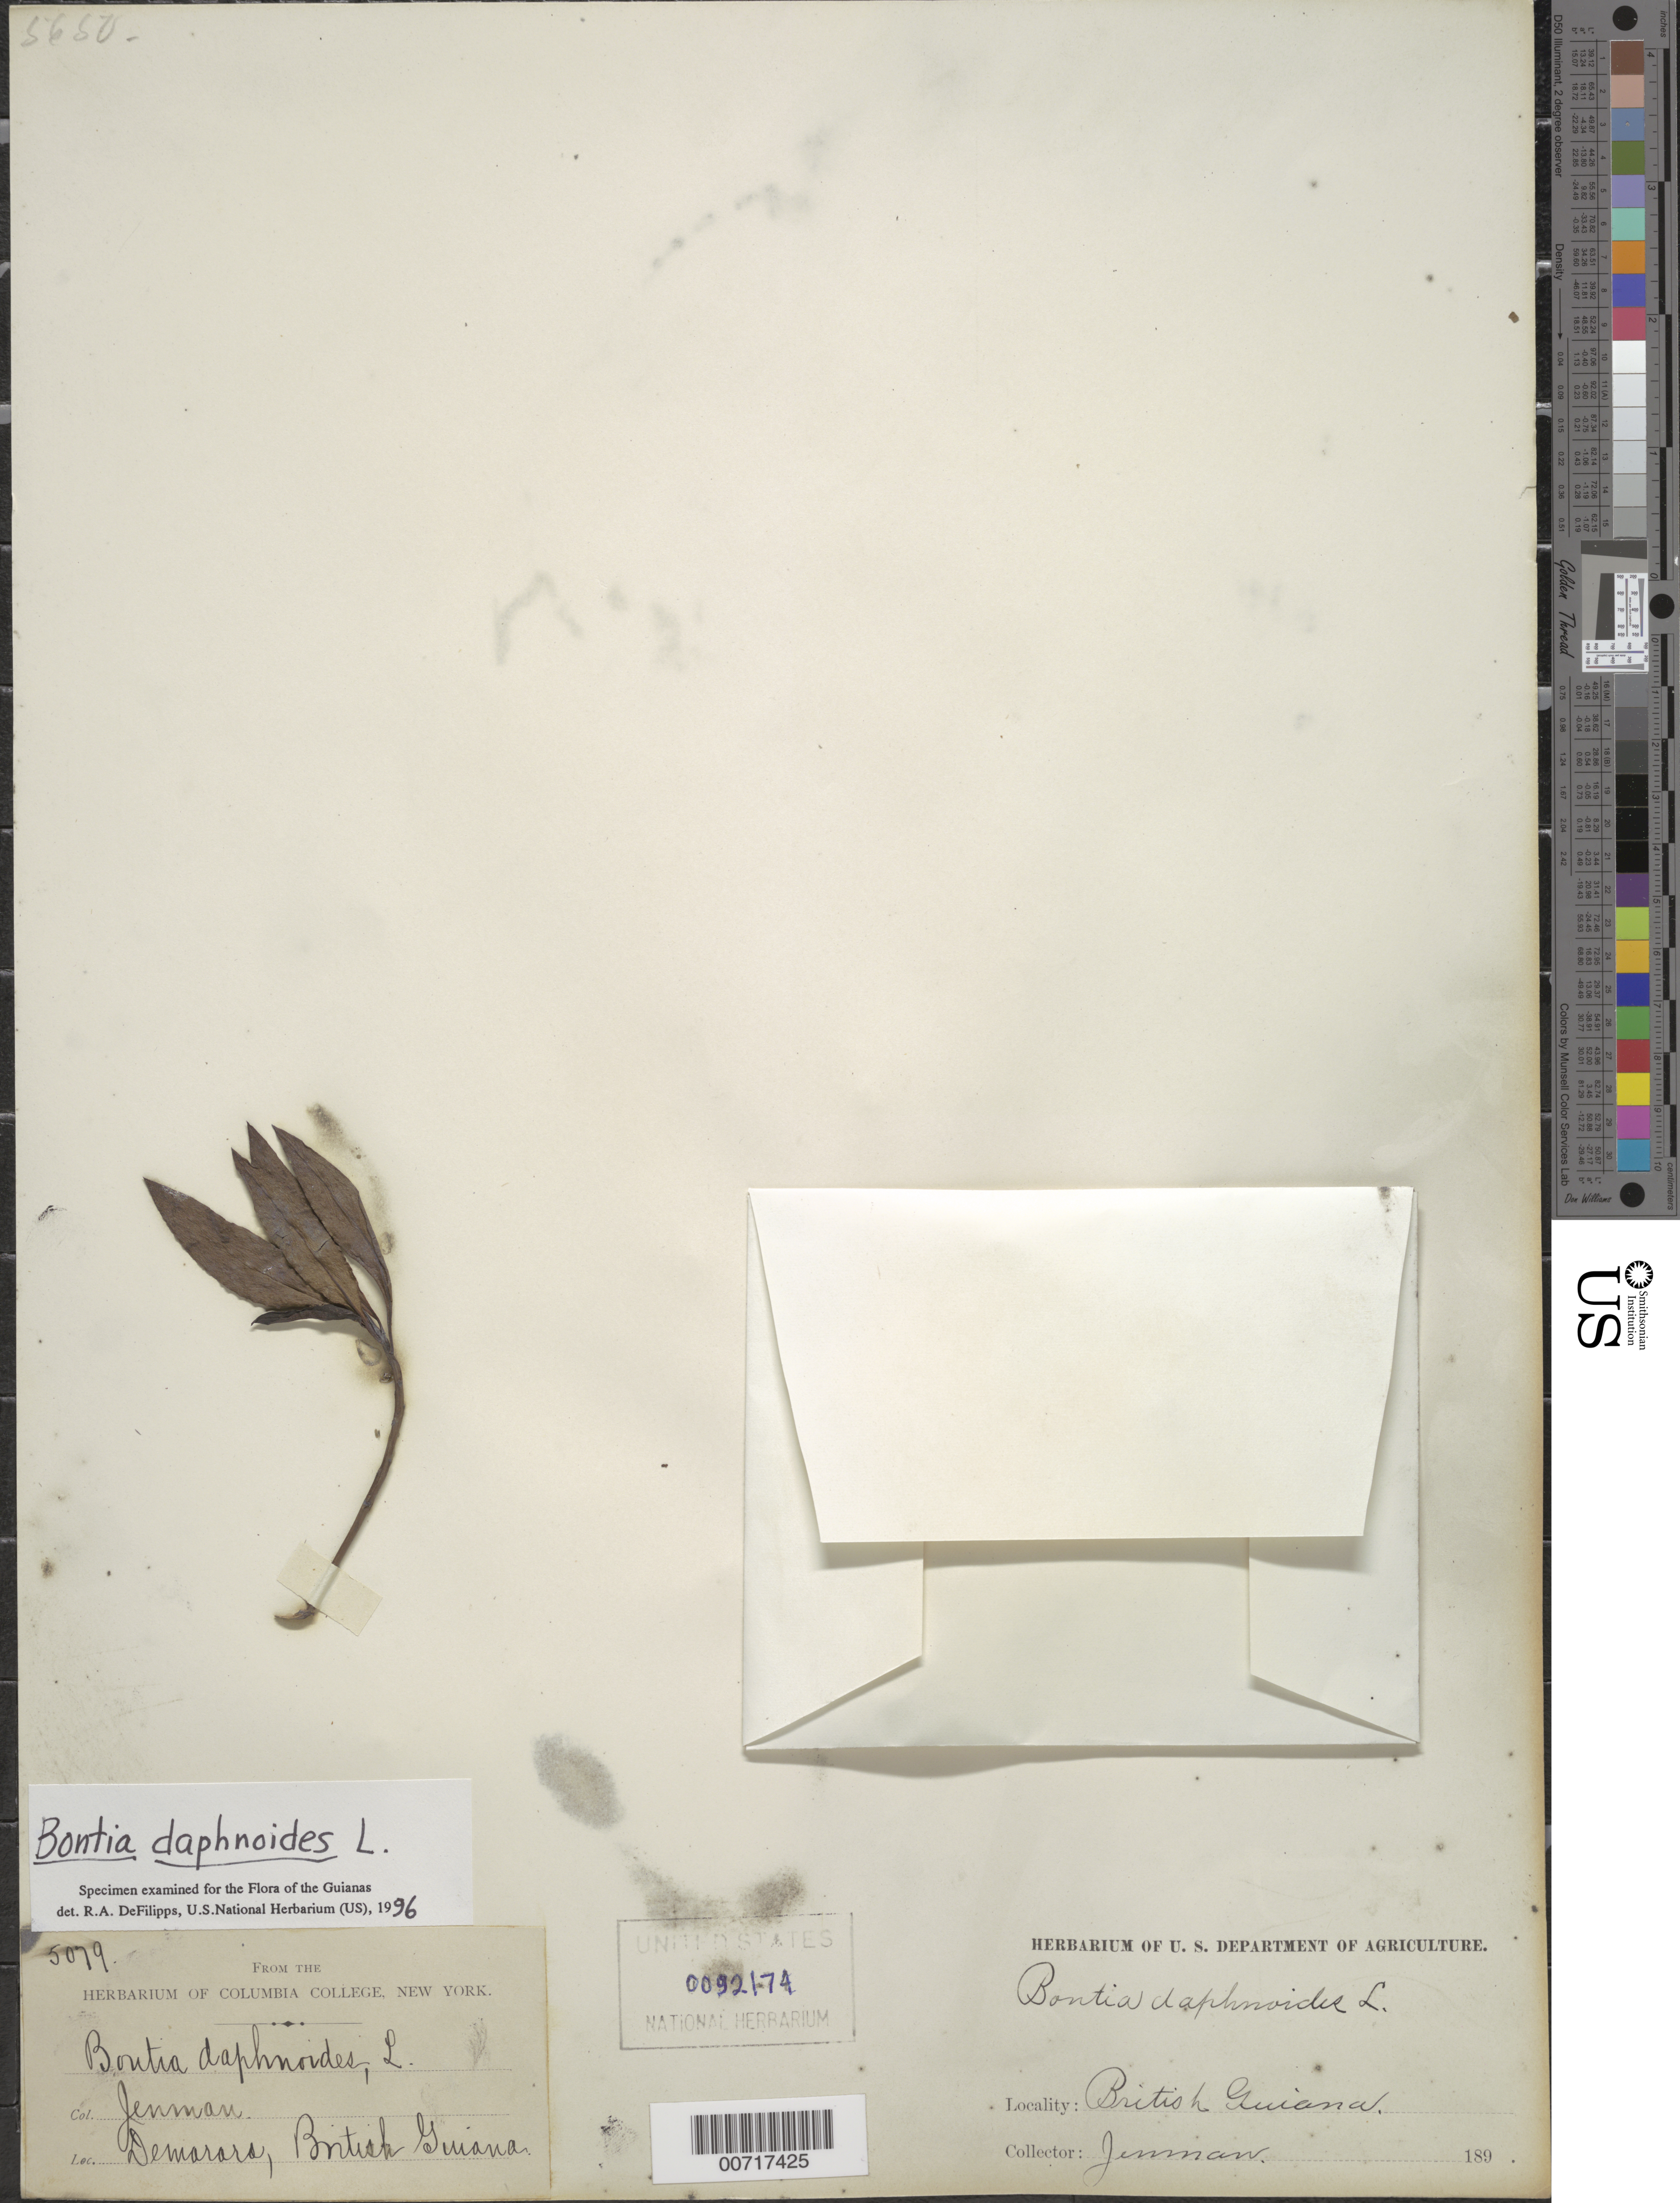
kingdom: Plantae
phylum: Tracheophyta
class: Magnoliopsida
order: Lamiales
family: Scrophulariaceae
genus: Bontia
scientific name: Bontia daphnoides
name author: L.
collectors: -. Jenman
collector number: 5079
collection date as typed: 189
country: Guyana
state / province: Demerara-Mahaica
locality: Demarara, British Guiana.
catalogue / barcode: US 92174